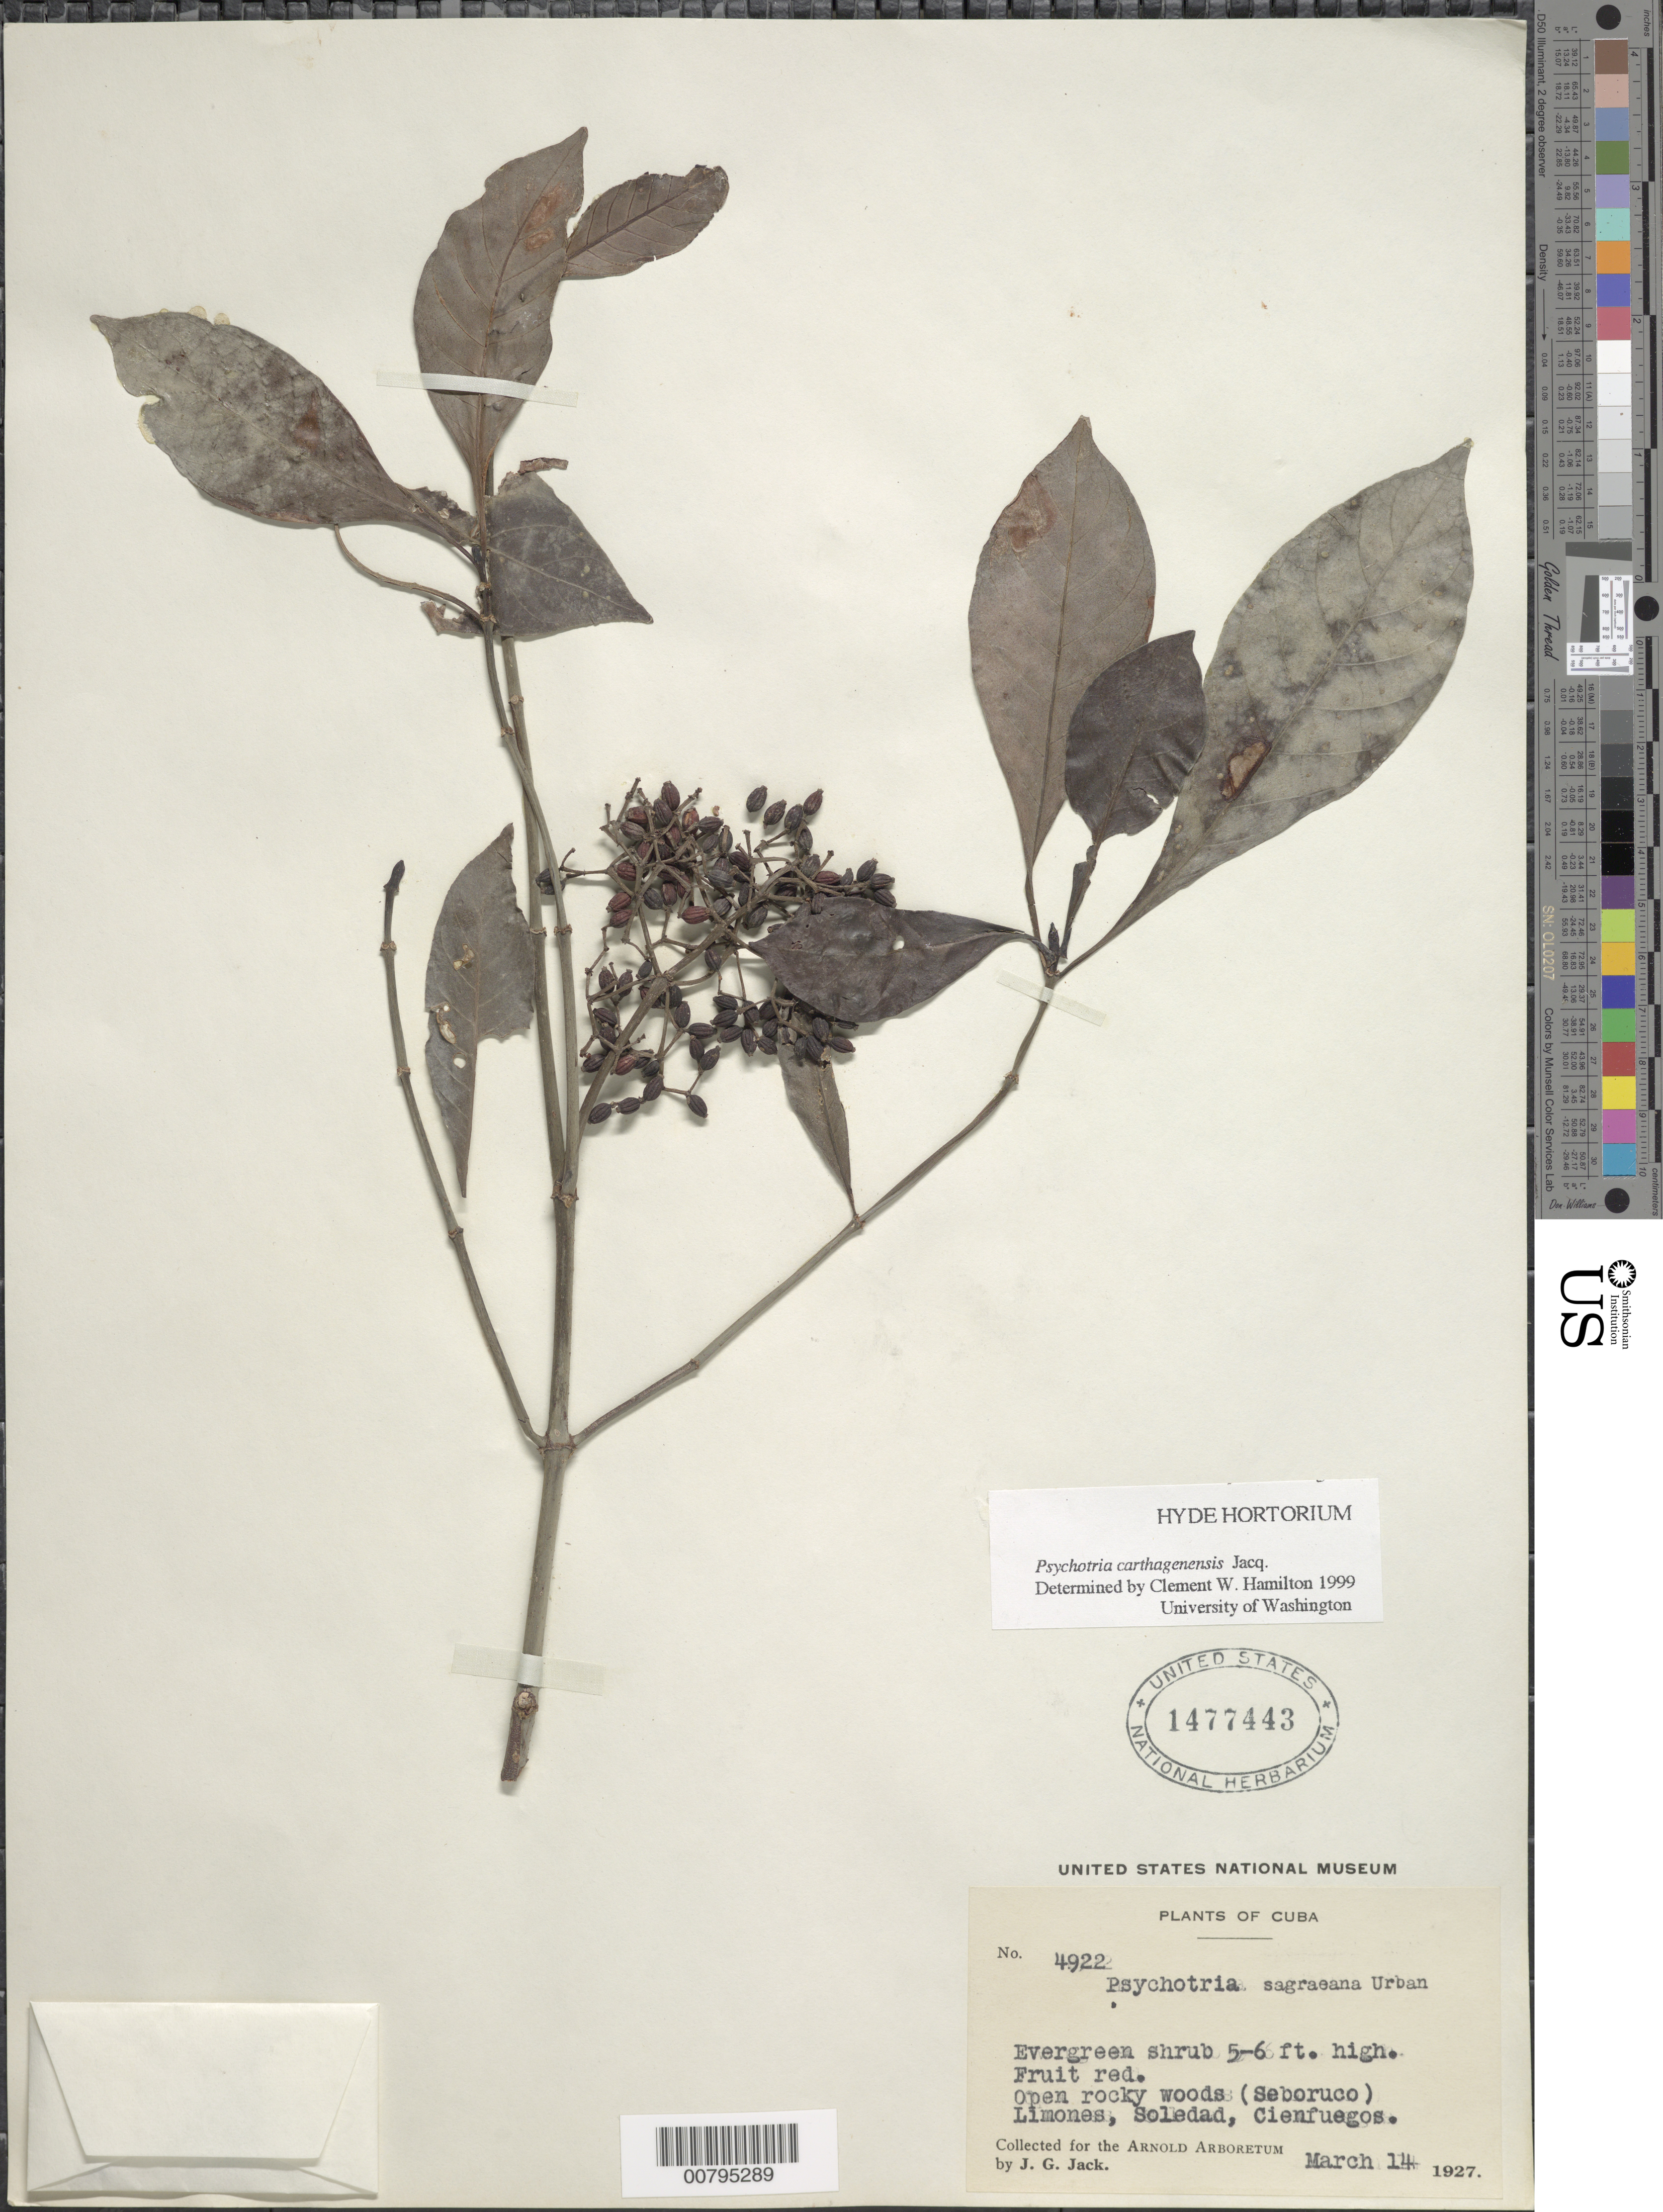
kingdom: Plantae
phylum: Tracheophyta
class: Magnoliopsida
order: Gentianales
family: Rubiaceae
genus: Psychotria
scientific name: Psychotria carthagenensis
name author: Jacq.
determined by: Hamilton, C. W.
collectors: J. G. Jack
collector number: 4922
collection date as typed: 14 Mar 1927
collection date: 1927-03-14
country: Cuba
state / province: Cienfuegos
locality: Limones, Soledad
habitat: Open rocky woods (Seboruco)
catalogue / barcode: US 1477443